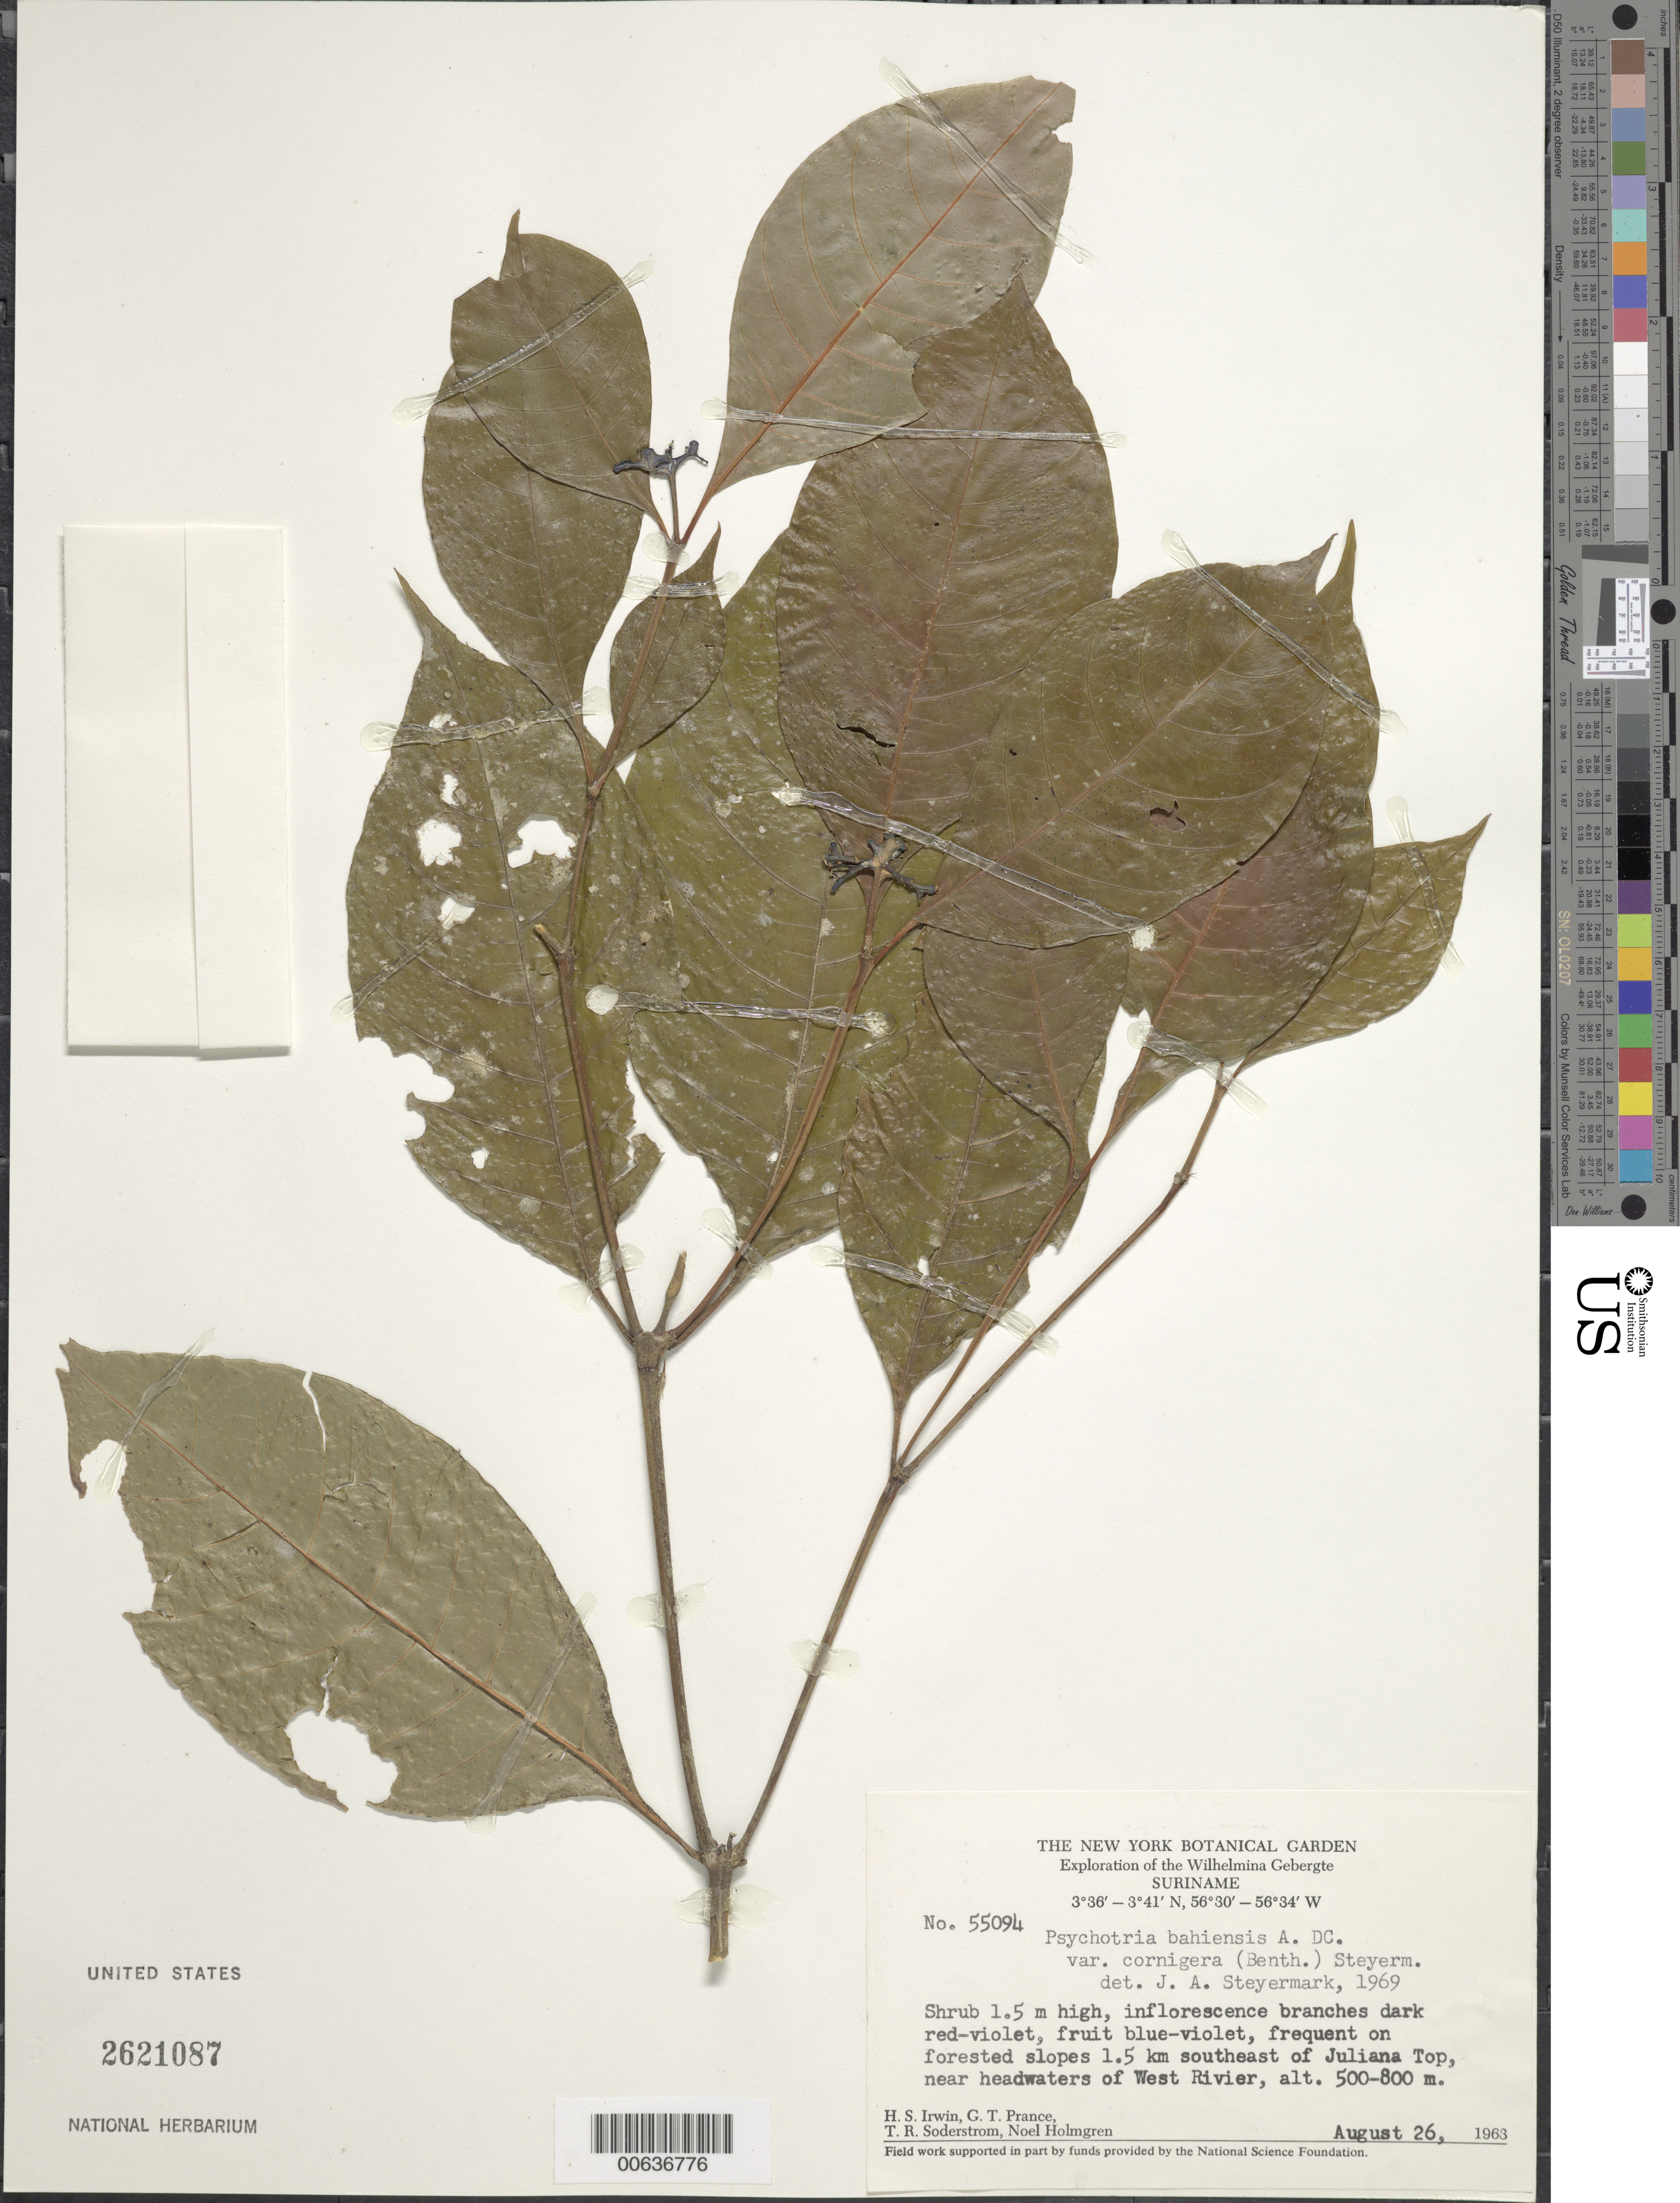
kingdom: Plantae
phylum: Tracheophyta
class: Magnoliopsida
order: Gentianales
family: Rubiaceae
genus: Palicourea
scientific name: Palicourea didymocarpos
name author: (A. Rich. ex DC.) Delprete & J.H. Kirkbr.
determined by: Kirkbride, J. H., Jr.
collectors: H. Irwin, G. T. Prance, T. R. Soderstrom & N. H. Holmgren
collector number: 55094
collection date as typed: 26-Aug-63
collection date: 1963-08-26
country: Suriname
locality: Juliana Top, 1.5 km SE of, near headwaters of West River, Wilhelmina Gebergte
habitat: Forested slopes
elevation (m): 500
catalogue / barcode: US 2621087